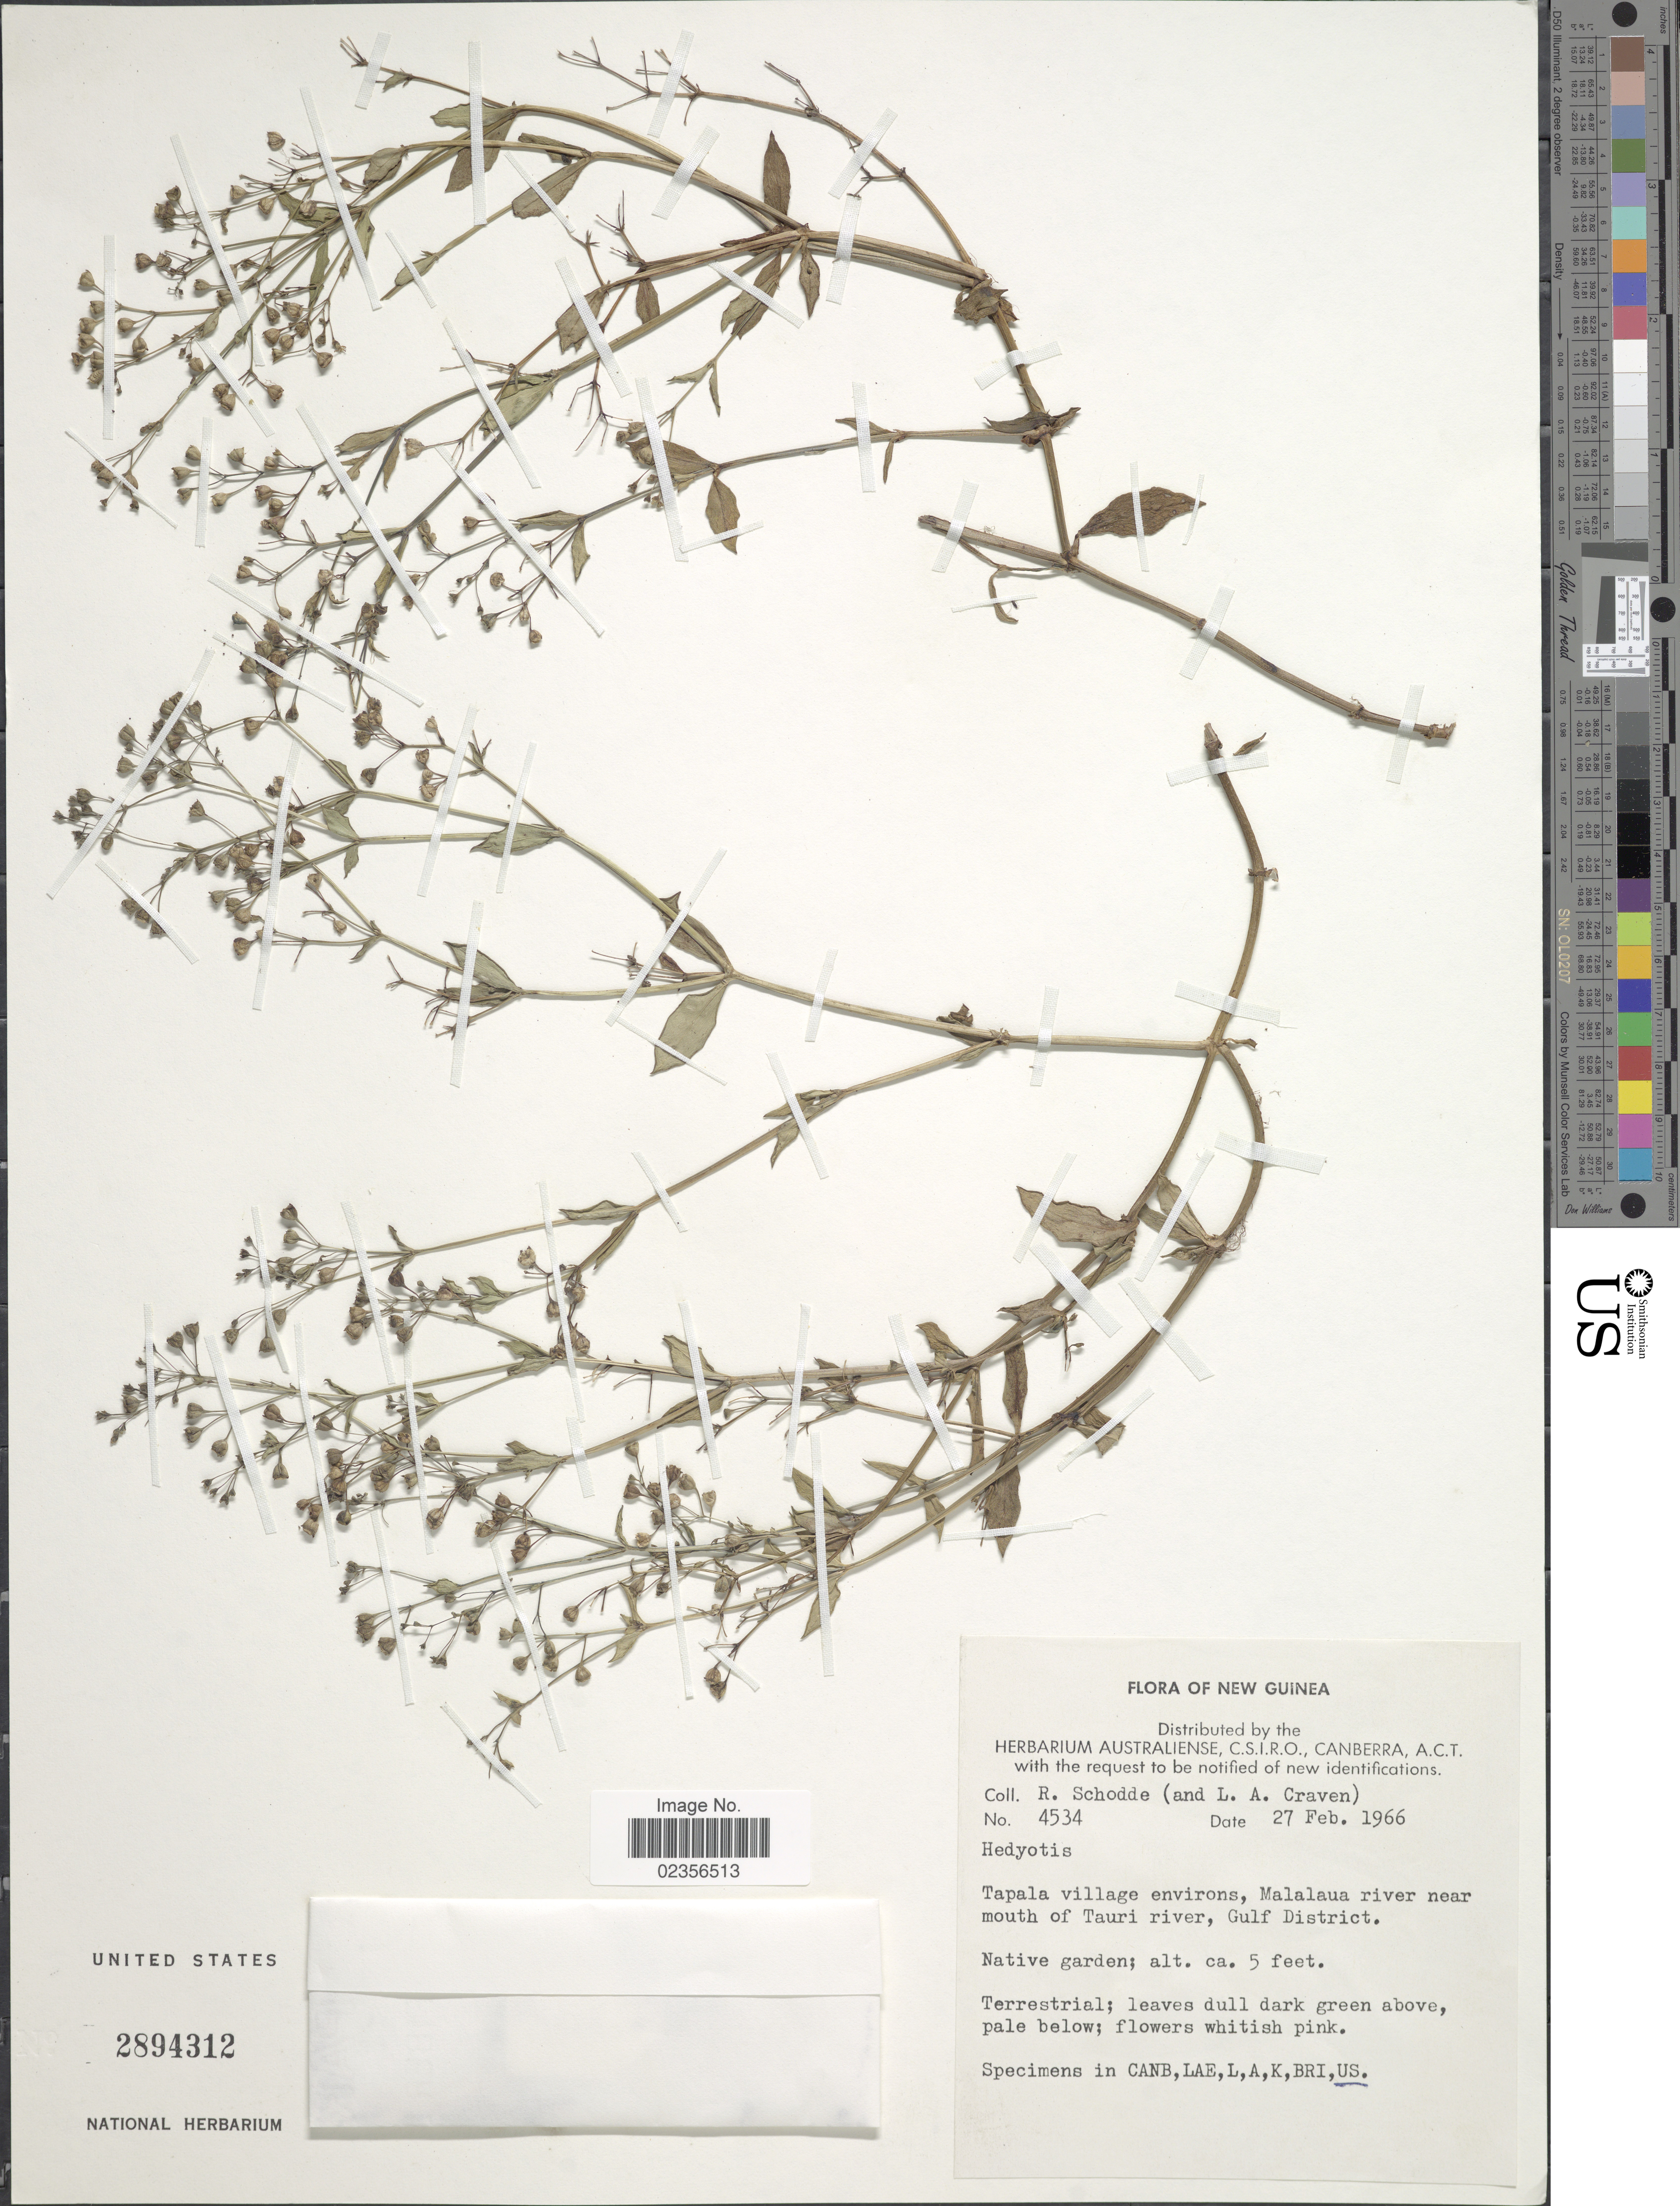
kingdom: Plantae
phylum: Tracheophyta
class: Magnoliopsida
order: Gentianales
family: Rubiaceae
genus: Hedyotis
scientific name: Hedyotis sp.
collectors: R. Schodde & L. A. Craven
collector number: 4534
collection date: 1966-02-27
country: Papua New Guinea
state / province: Gulf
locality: New Guinea. Tapala village environs, Malalaua river near mouth of Tauri river. Native garden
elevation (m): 2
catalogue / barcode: US 2894312